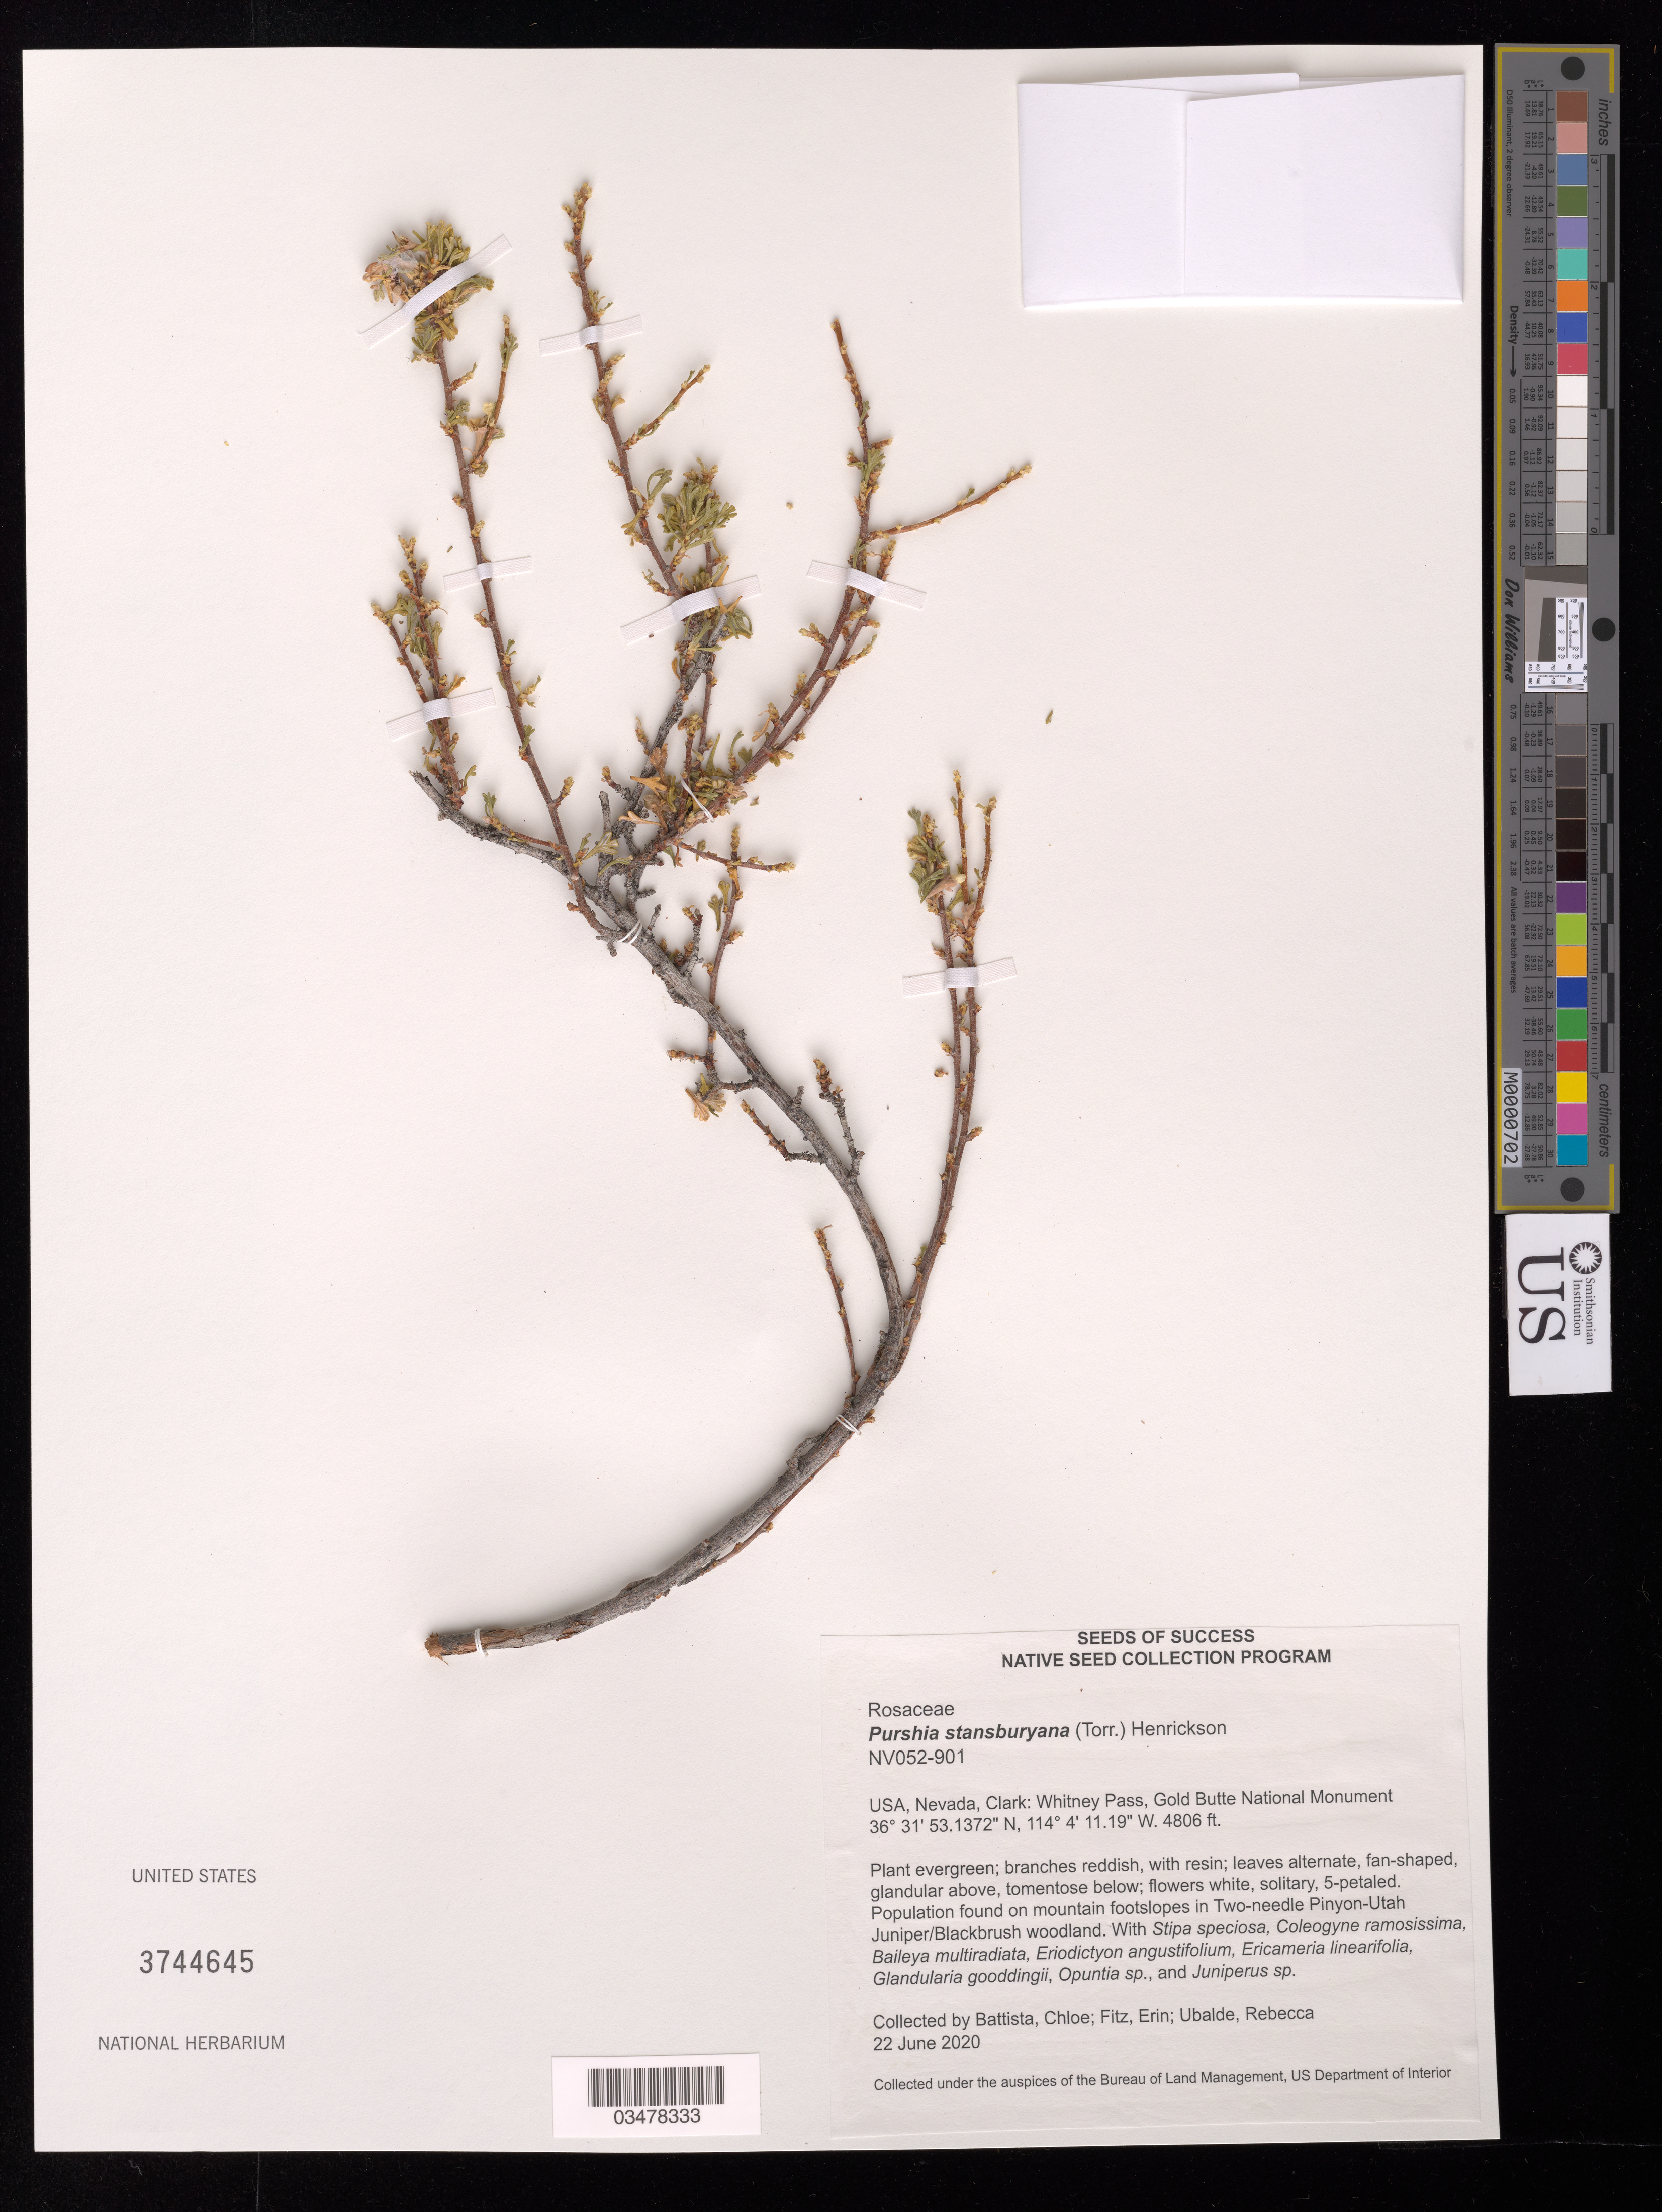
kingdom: Plantae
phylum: Tracheophyta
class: Magnoliopsida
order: Rosales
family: Rosaceae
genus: Purshia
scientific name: Purshia stansburyana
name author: (Torr.) Henrickson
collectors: C. Battista, E. Fitz & R. Ubalde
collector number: NV052-901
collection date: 2020-05-13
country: United States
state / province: Nevada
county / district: Clark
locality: Whitney Pass. Gold Butte National Monument.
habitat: Pinyon-Utah Juniper/Blackbrush woodland. With Stipa speciosa, Opuntia sp., Juniperus sp., etc.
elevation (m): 1465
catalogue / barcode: US 3744645